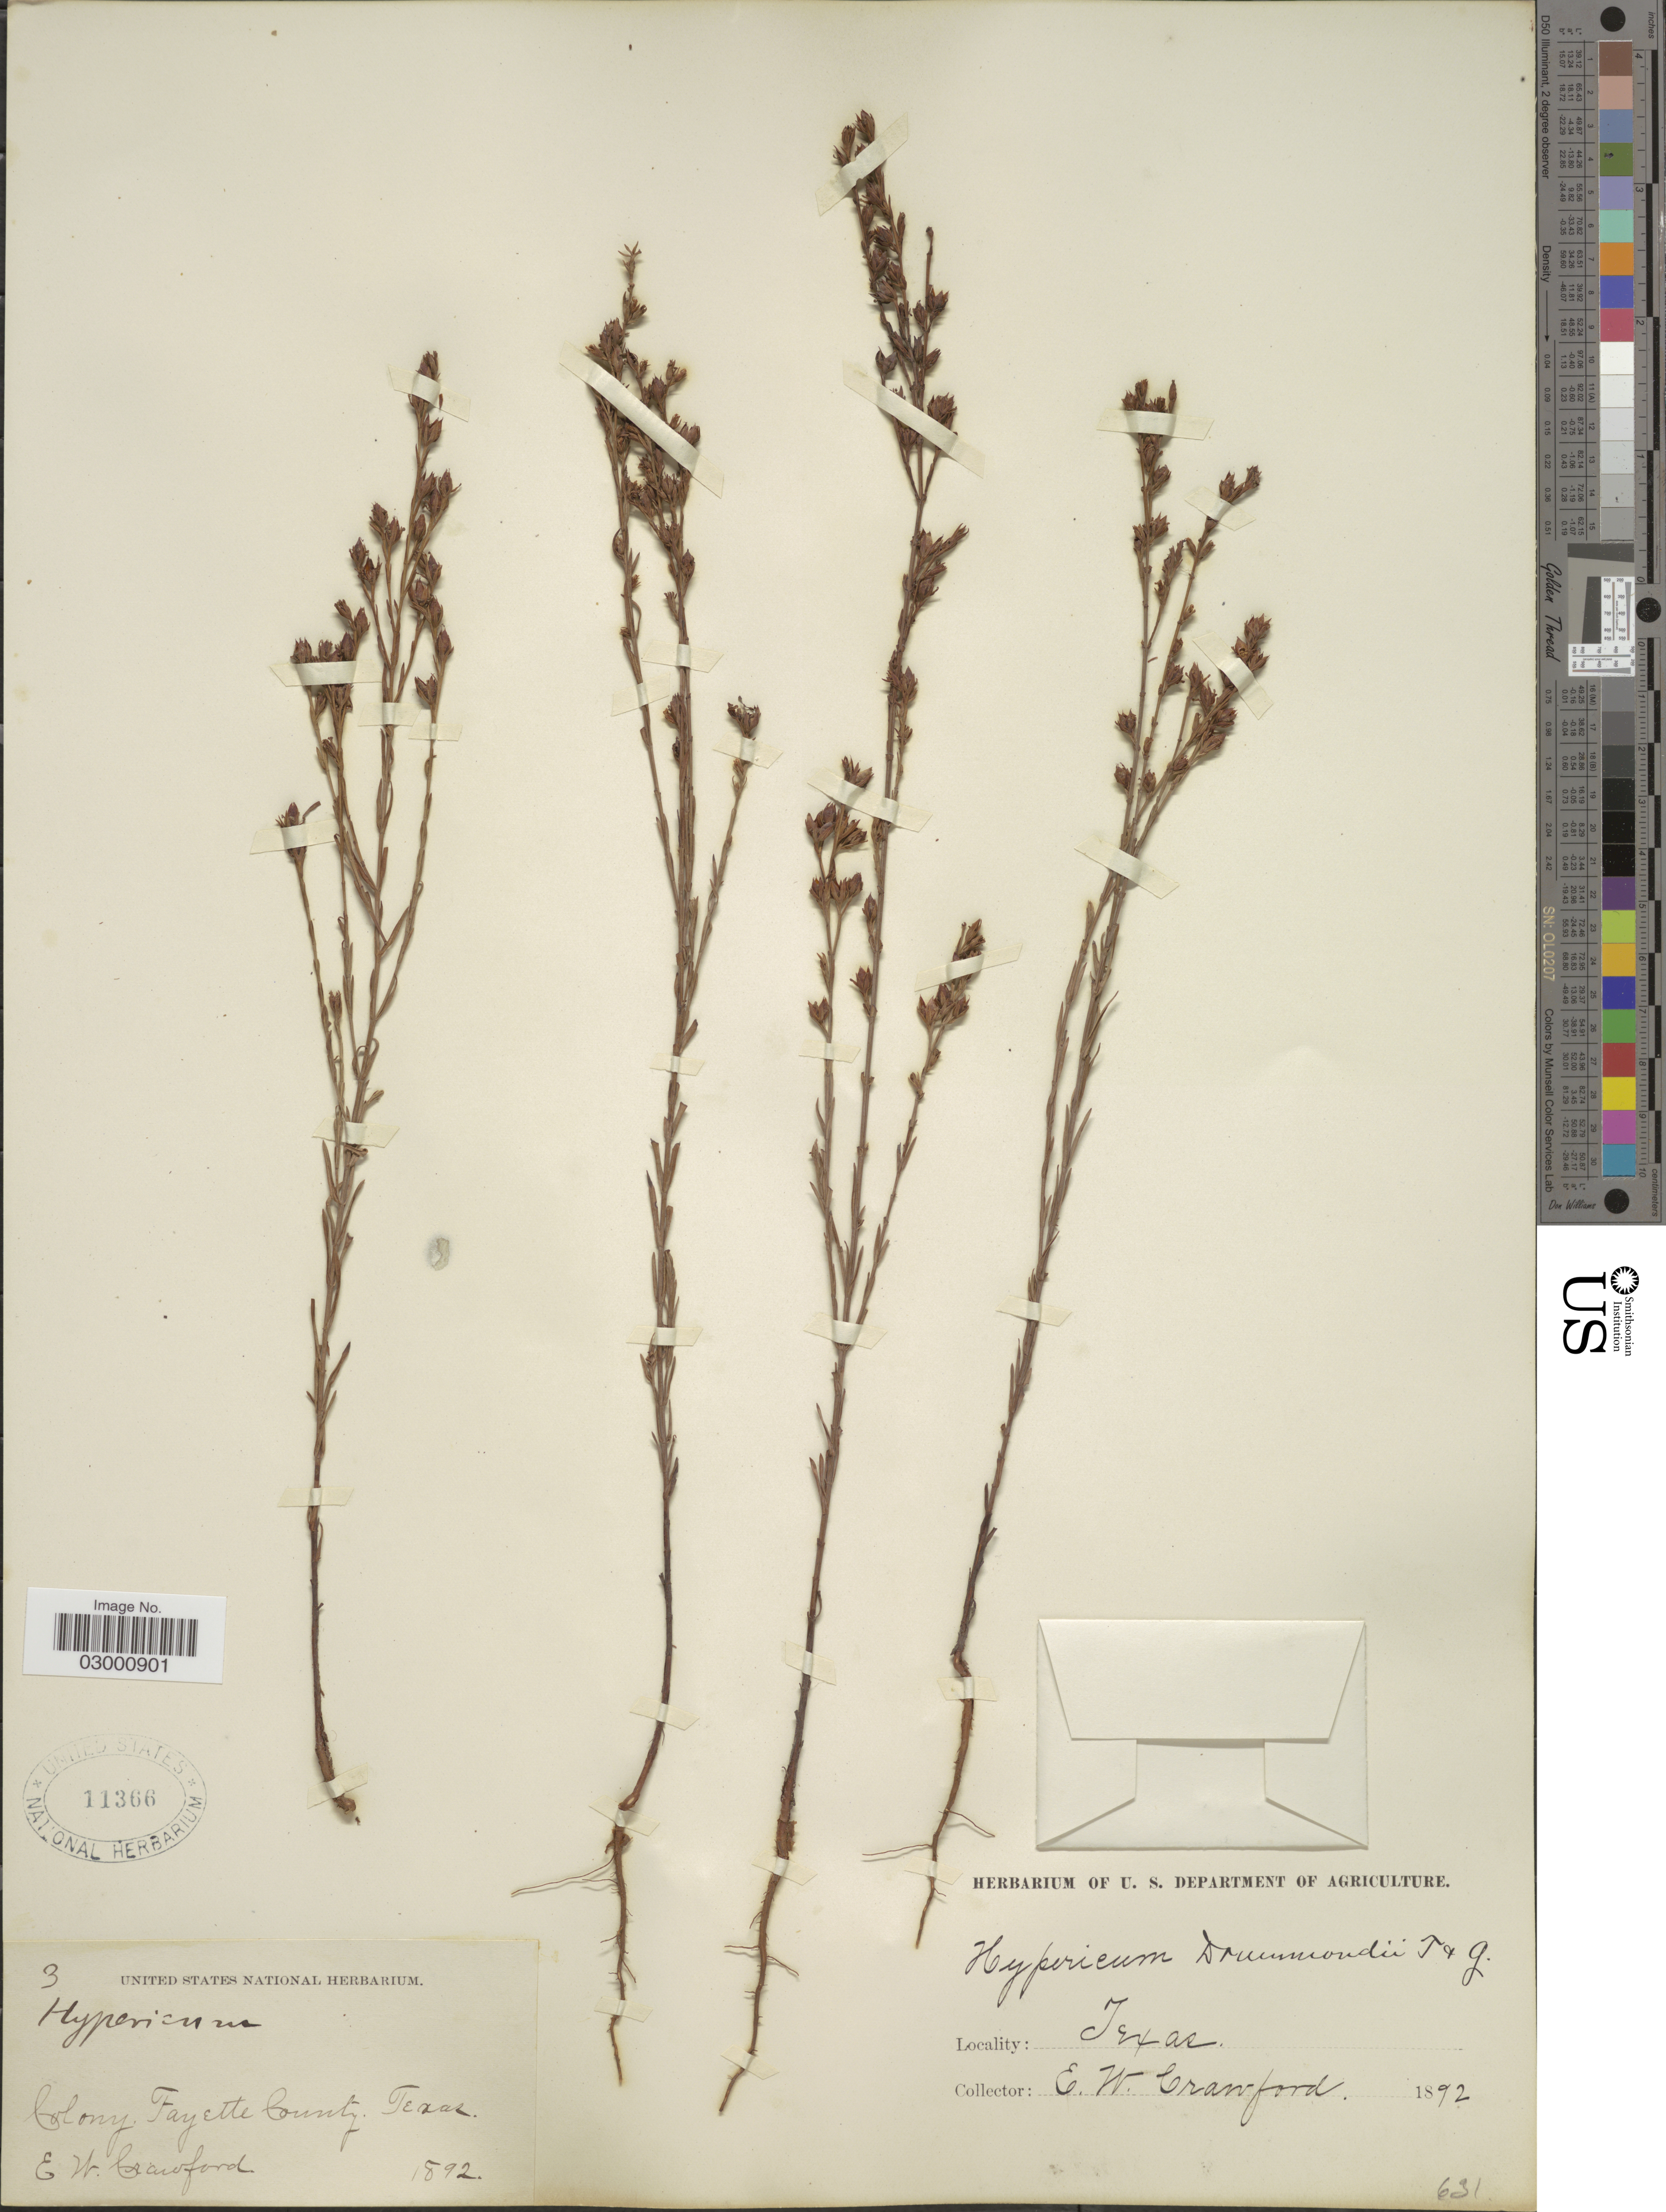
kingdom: Plantae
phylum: Tracheophyta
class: Magnoliopsida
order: Malpighiales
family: Hypericaceae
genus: Hypericum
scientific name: Hypericum drummondii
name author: (Grev. & Hook.) Torr. & A. Gray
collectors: E. Crawford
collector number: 3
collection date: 1892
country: United States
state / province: Texas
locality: Colony. Fayette County.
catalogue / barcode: US 11366